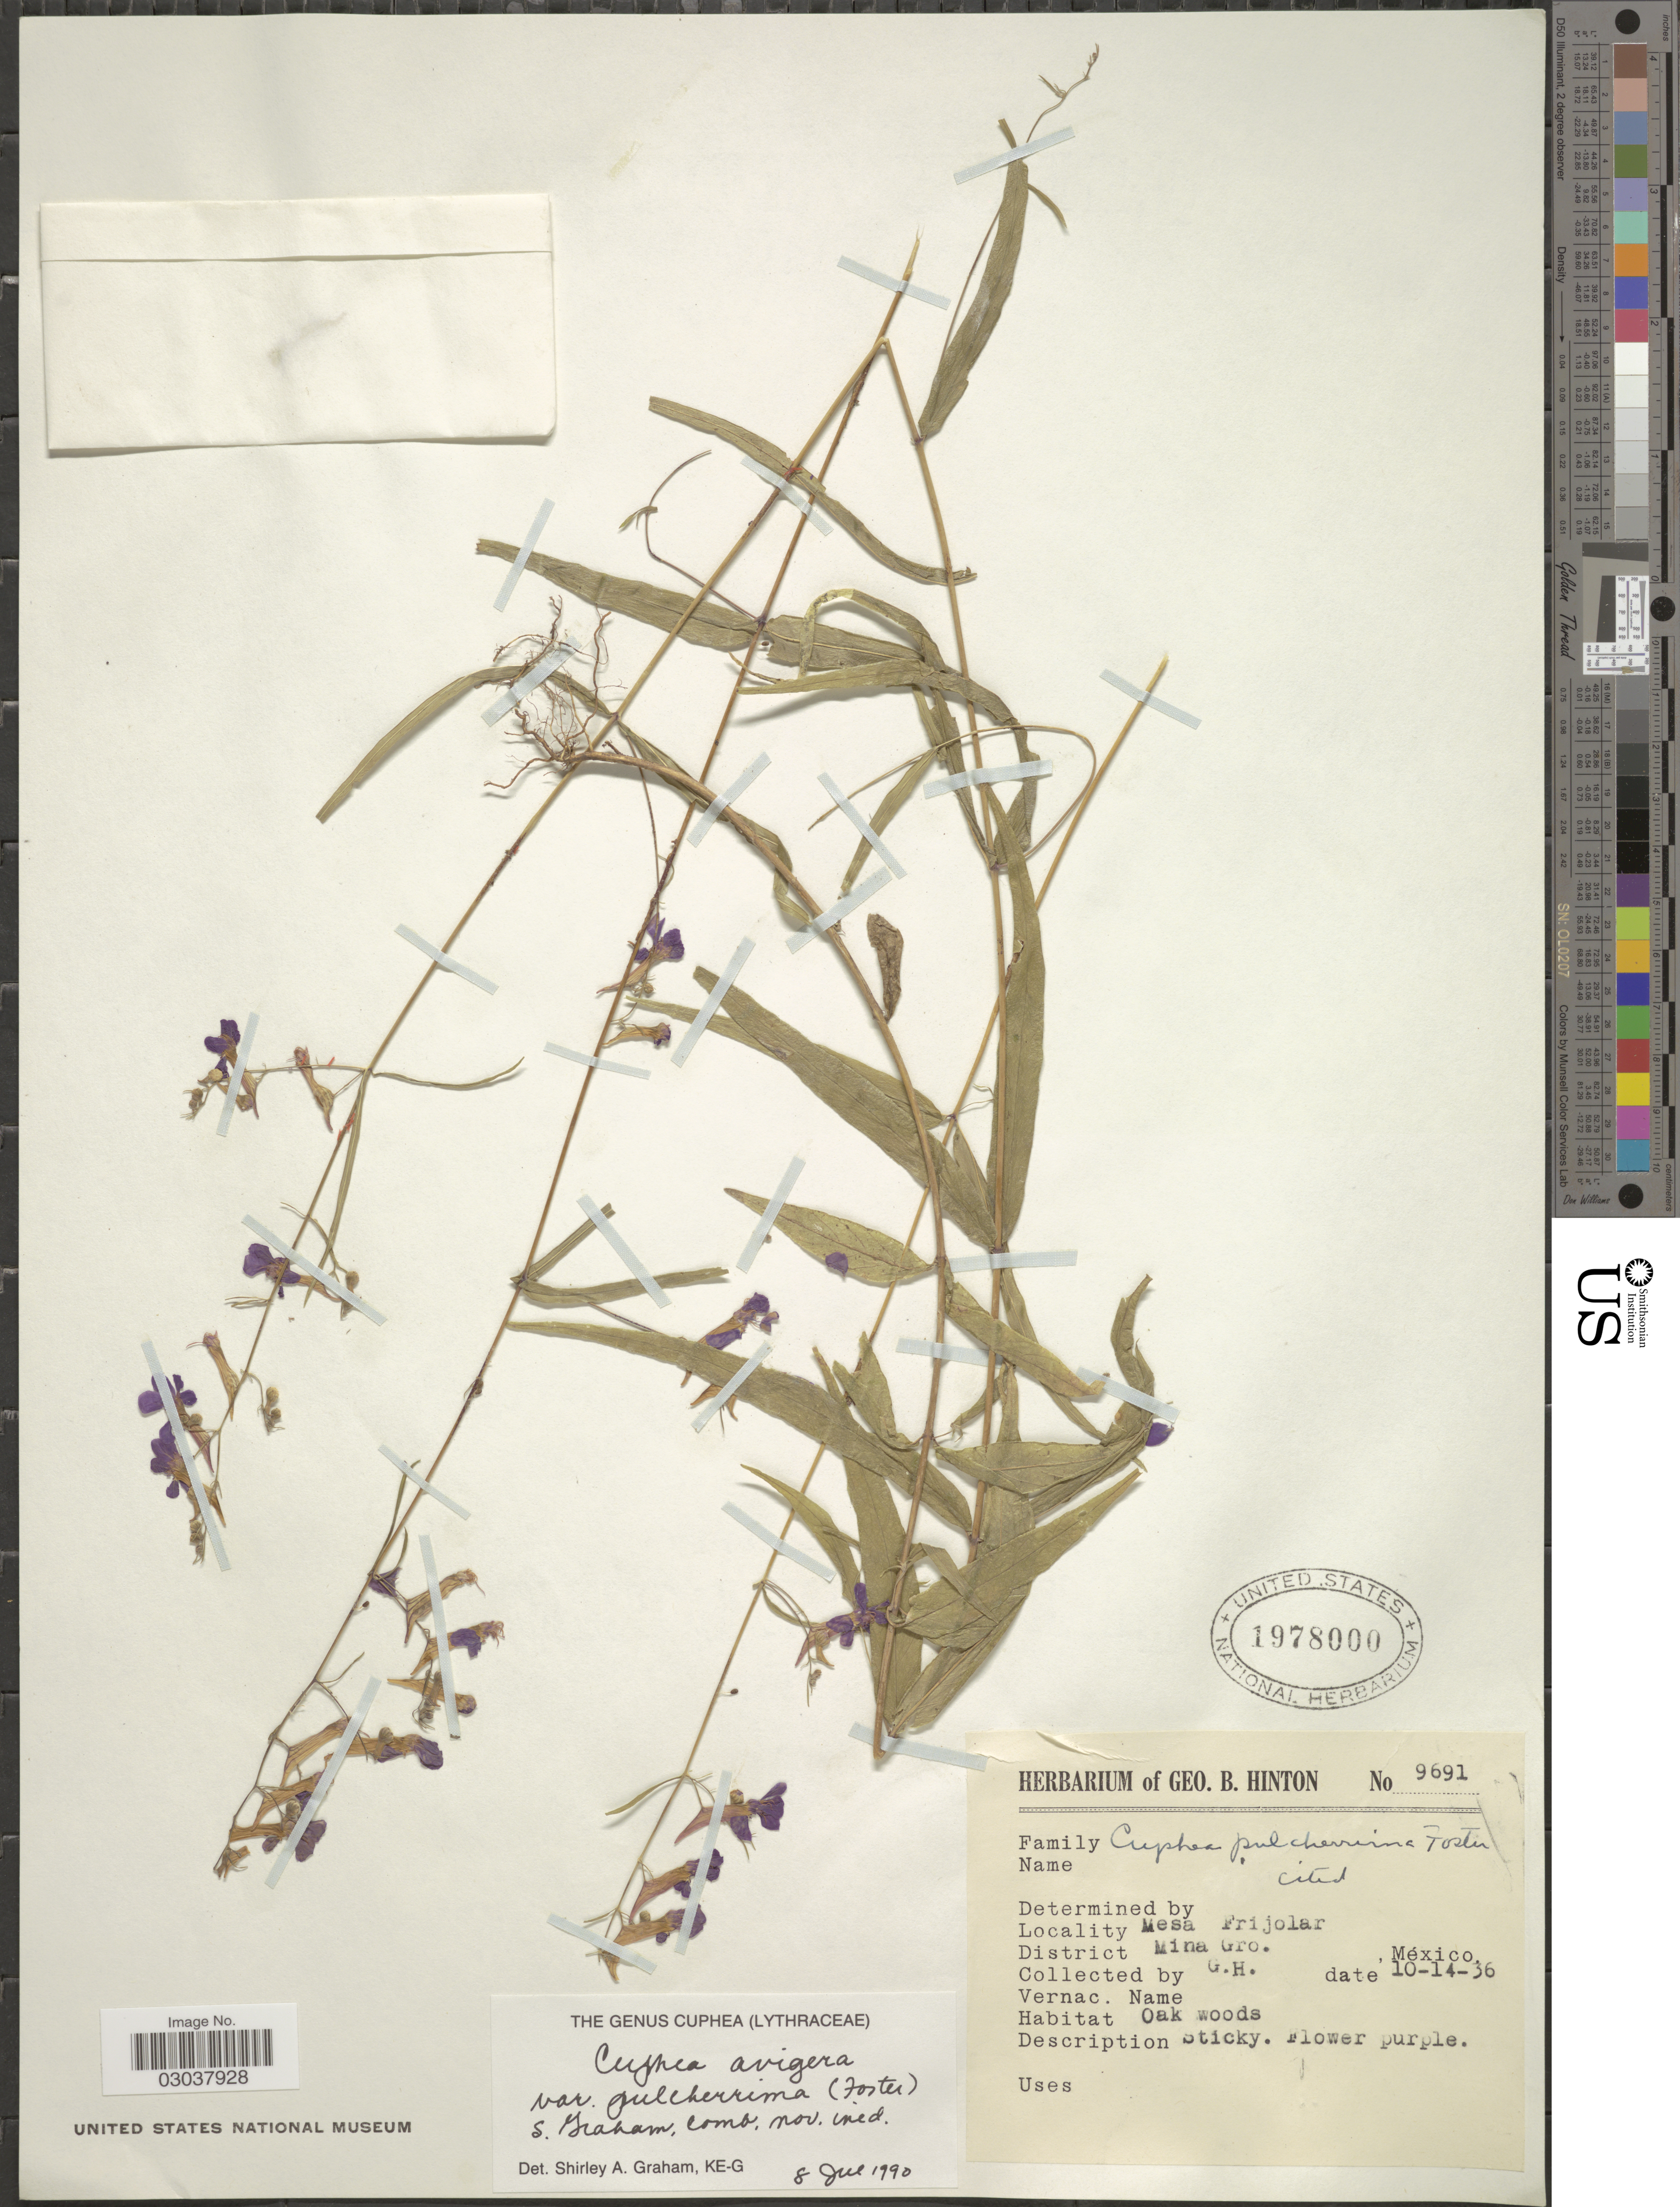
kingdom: Plantae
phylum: Tracheophyta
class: Magnoliopsida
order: Myrtales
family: Lythraceae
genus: Cuphea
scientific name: Cuphea avigera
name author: B.L. Rob. & Seaton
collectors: G. B. Hinton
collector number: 9691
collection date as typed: Transcribed d/m/y: 14/10/36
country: Mexico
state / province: Guerrero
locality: Mesa Frijolar. District Mina Gro.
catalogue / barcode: US 1978000